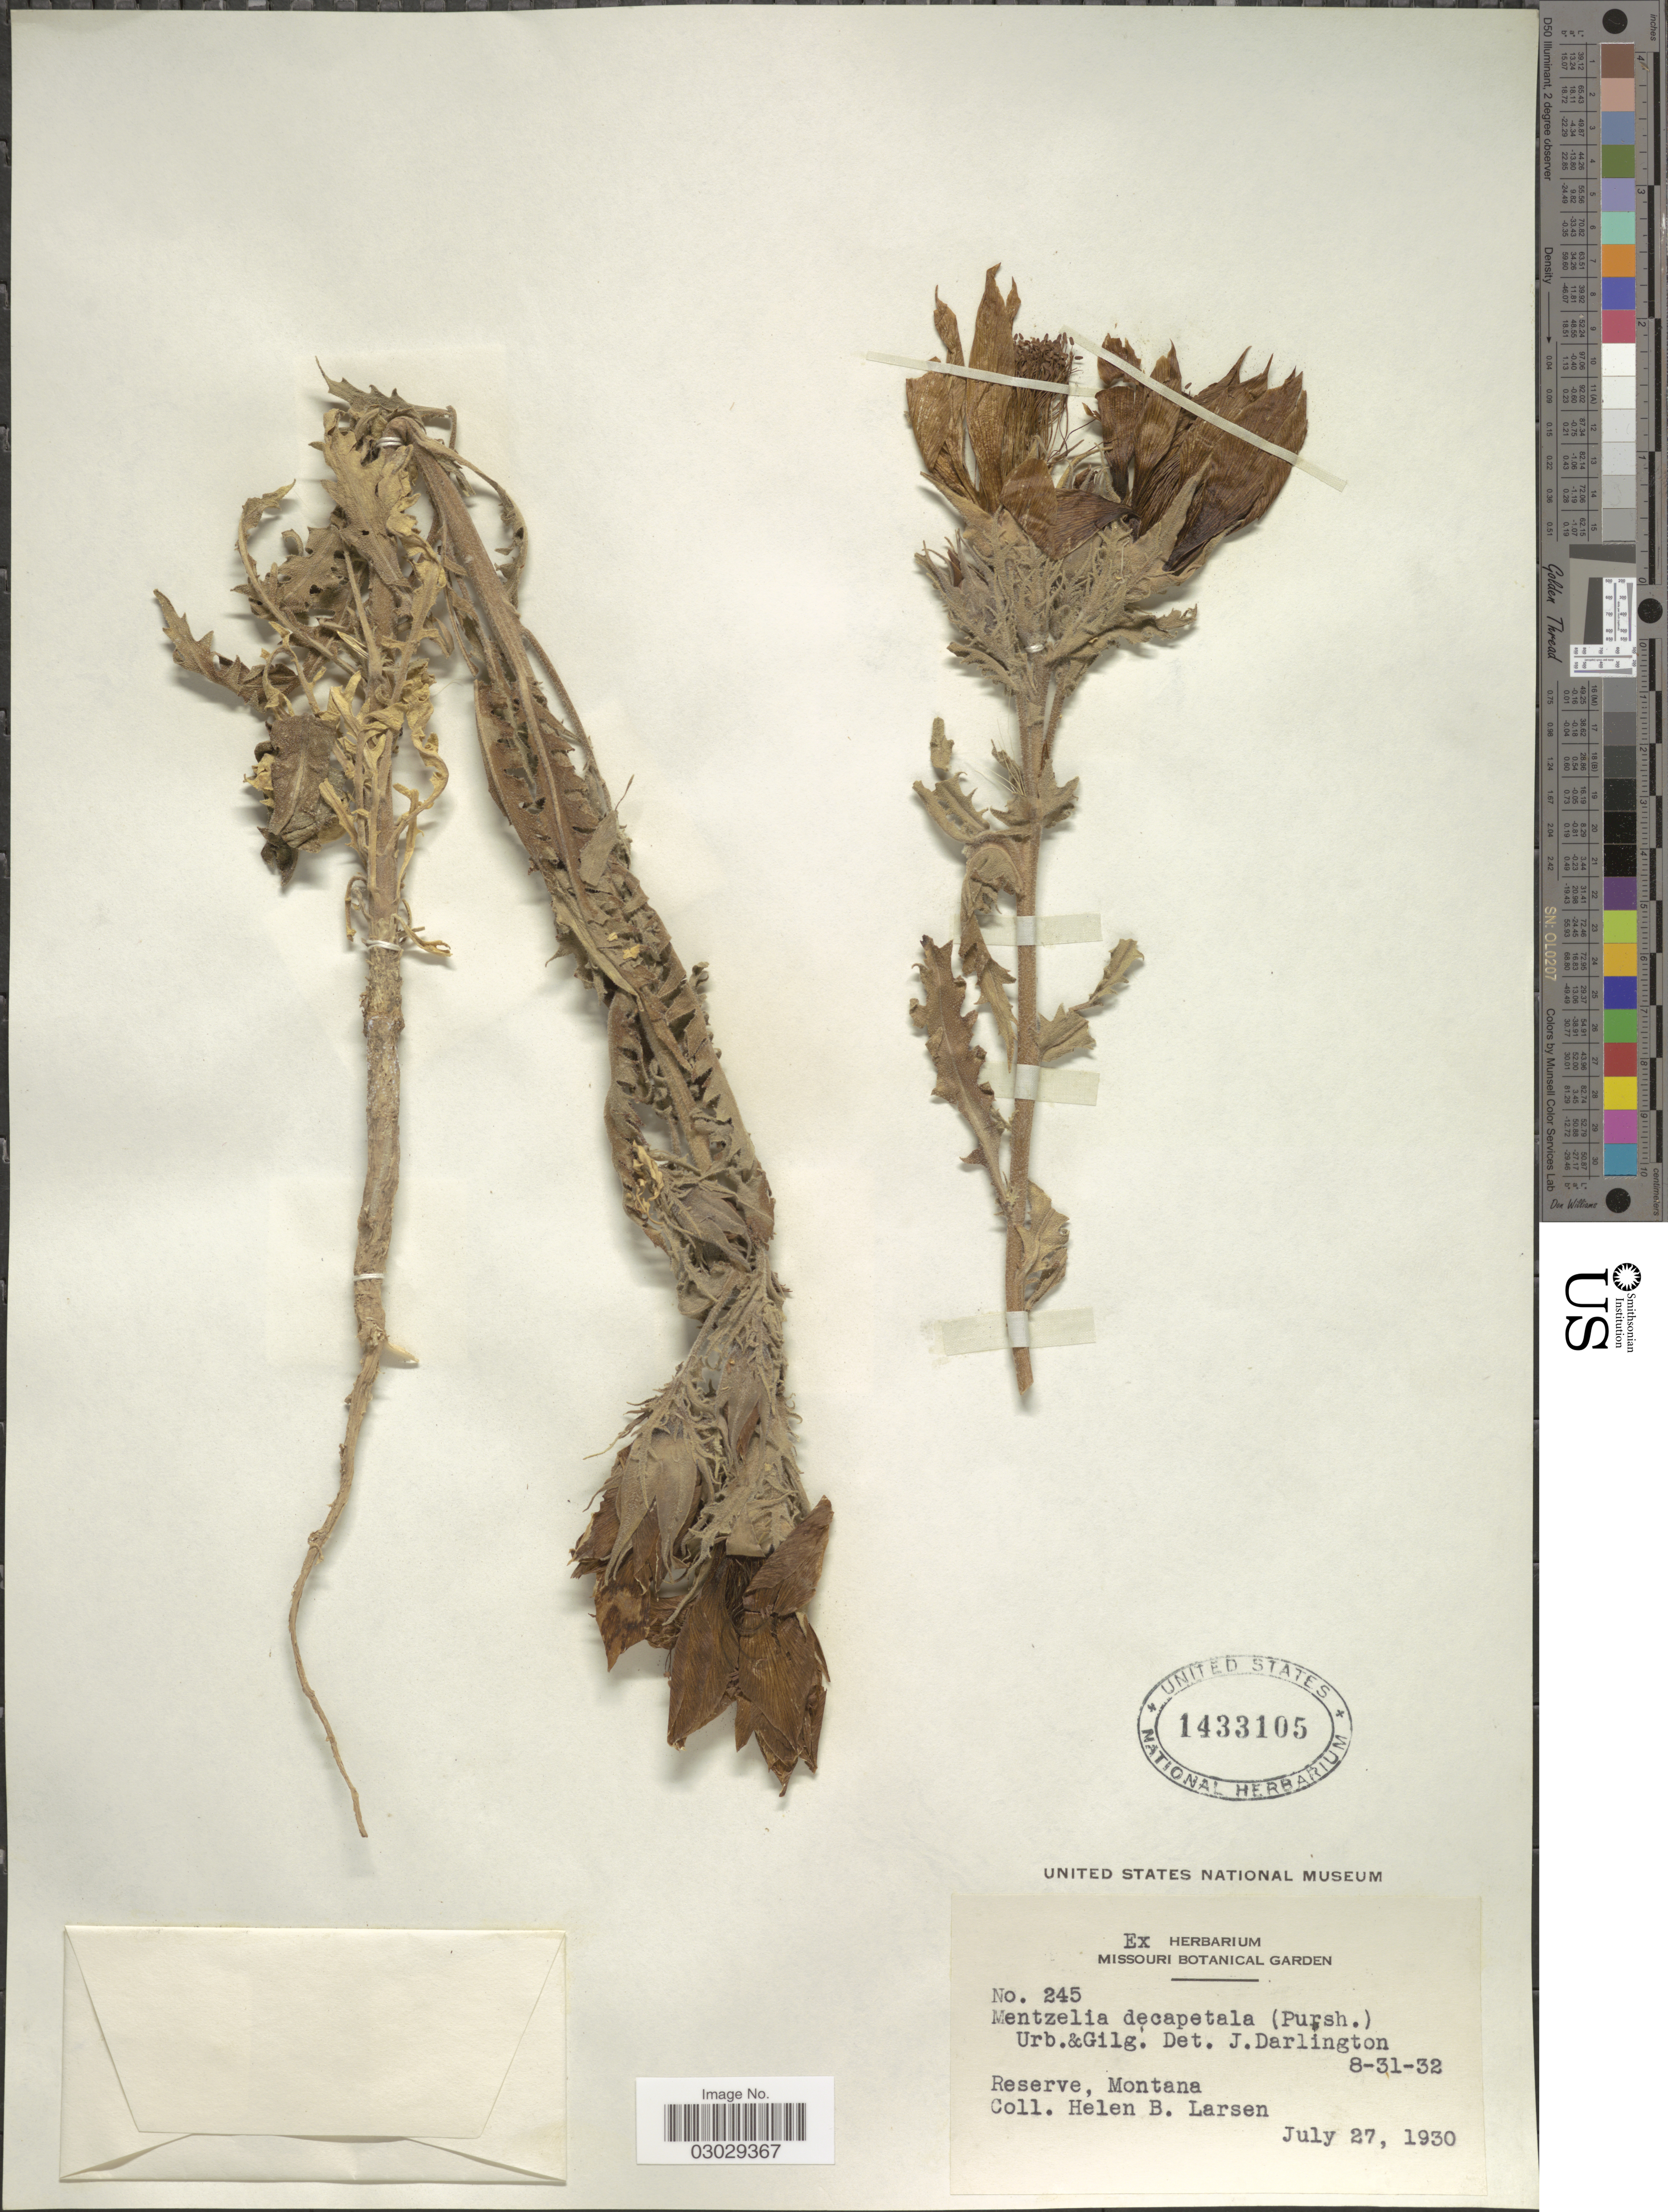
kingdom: Plantae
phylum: Tracheophyta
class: Magnoliopsida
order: Cornales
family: Loasaceae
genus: Mentzelia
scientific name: Mentzelia decapetala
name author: (Sims) Urb.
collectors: H. Larsen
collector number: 245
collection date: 1930-07-27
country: United States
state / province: Montana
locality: Reserve.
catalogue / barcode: US 1433105